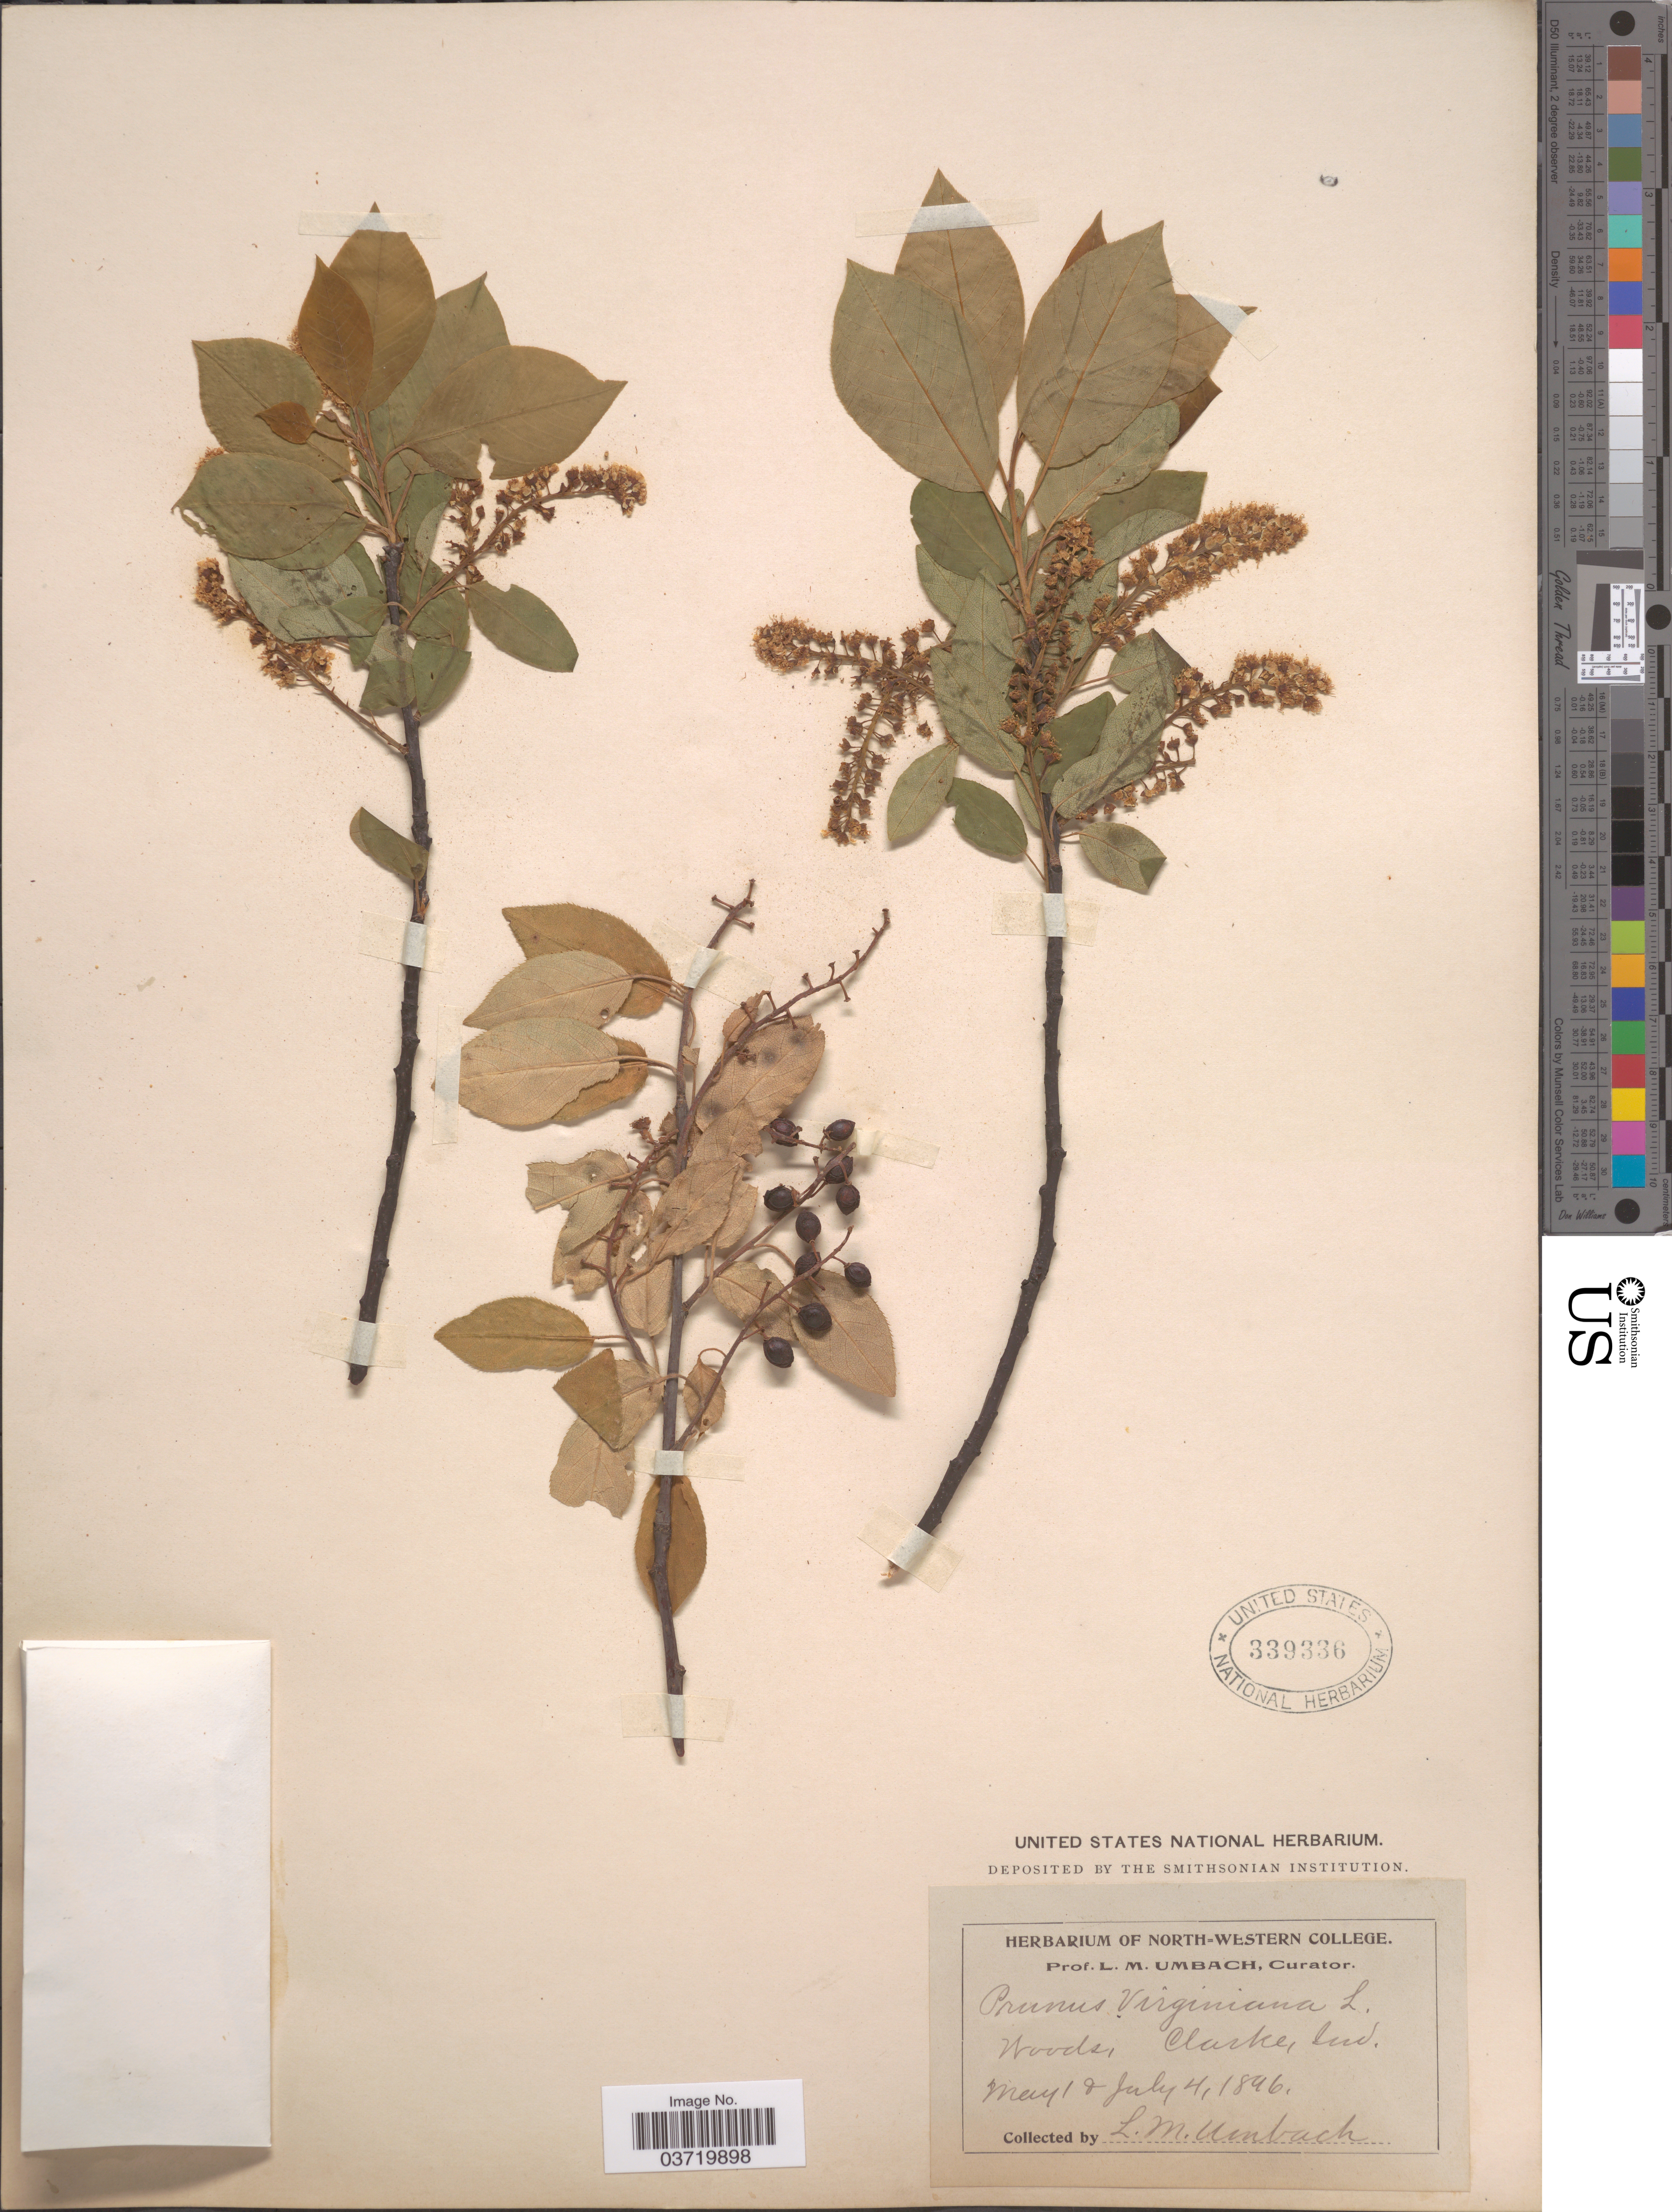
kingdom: Plantae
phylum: Tracheophyta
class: Magnoliopsida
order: Rosales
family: Rosaceae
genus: Prunus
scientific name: Prunus virginiana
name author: L.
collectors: L. M. Umbach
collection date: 1896-05-01/1896-07-04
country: United States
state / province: Indiana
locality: Woods, Clarke.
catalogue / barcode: US 339336